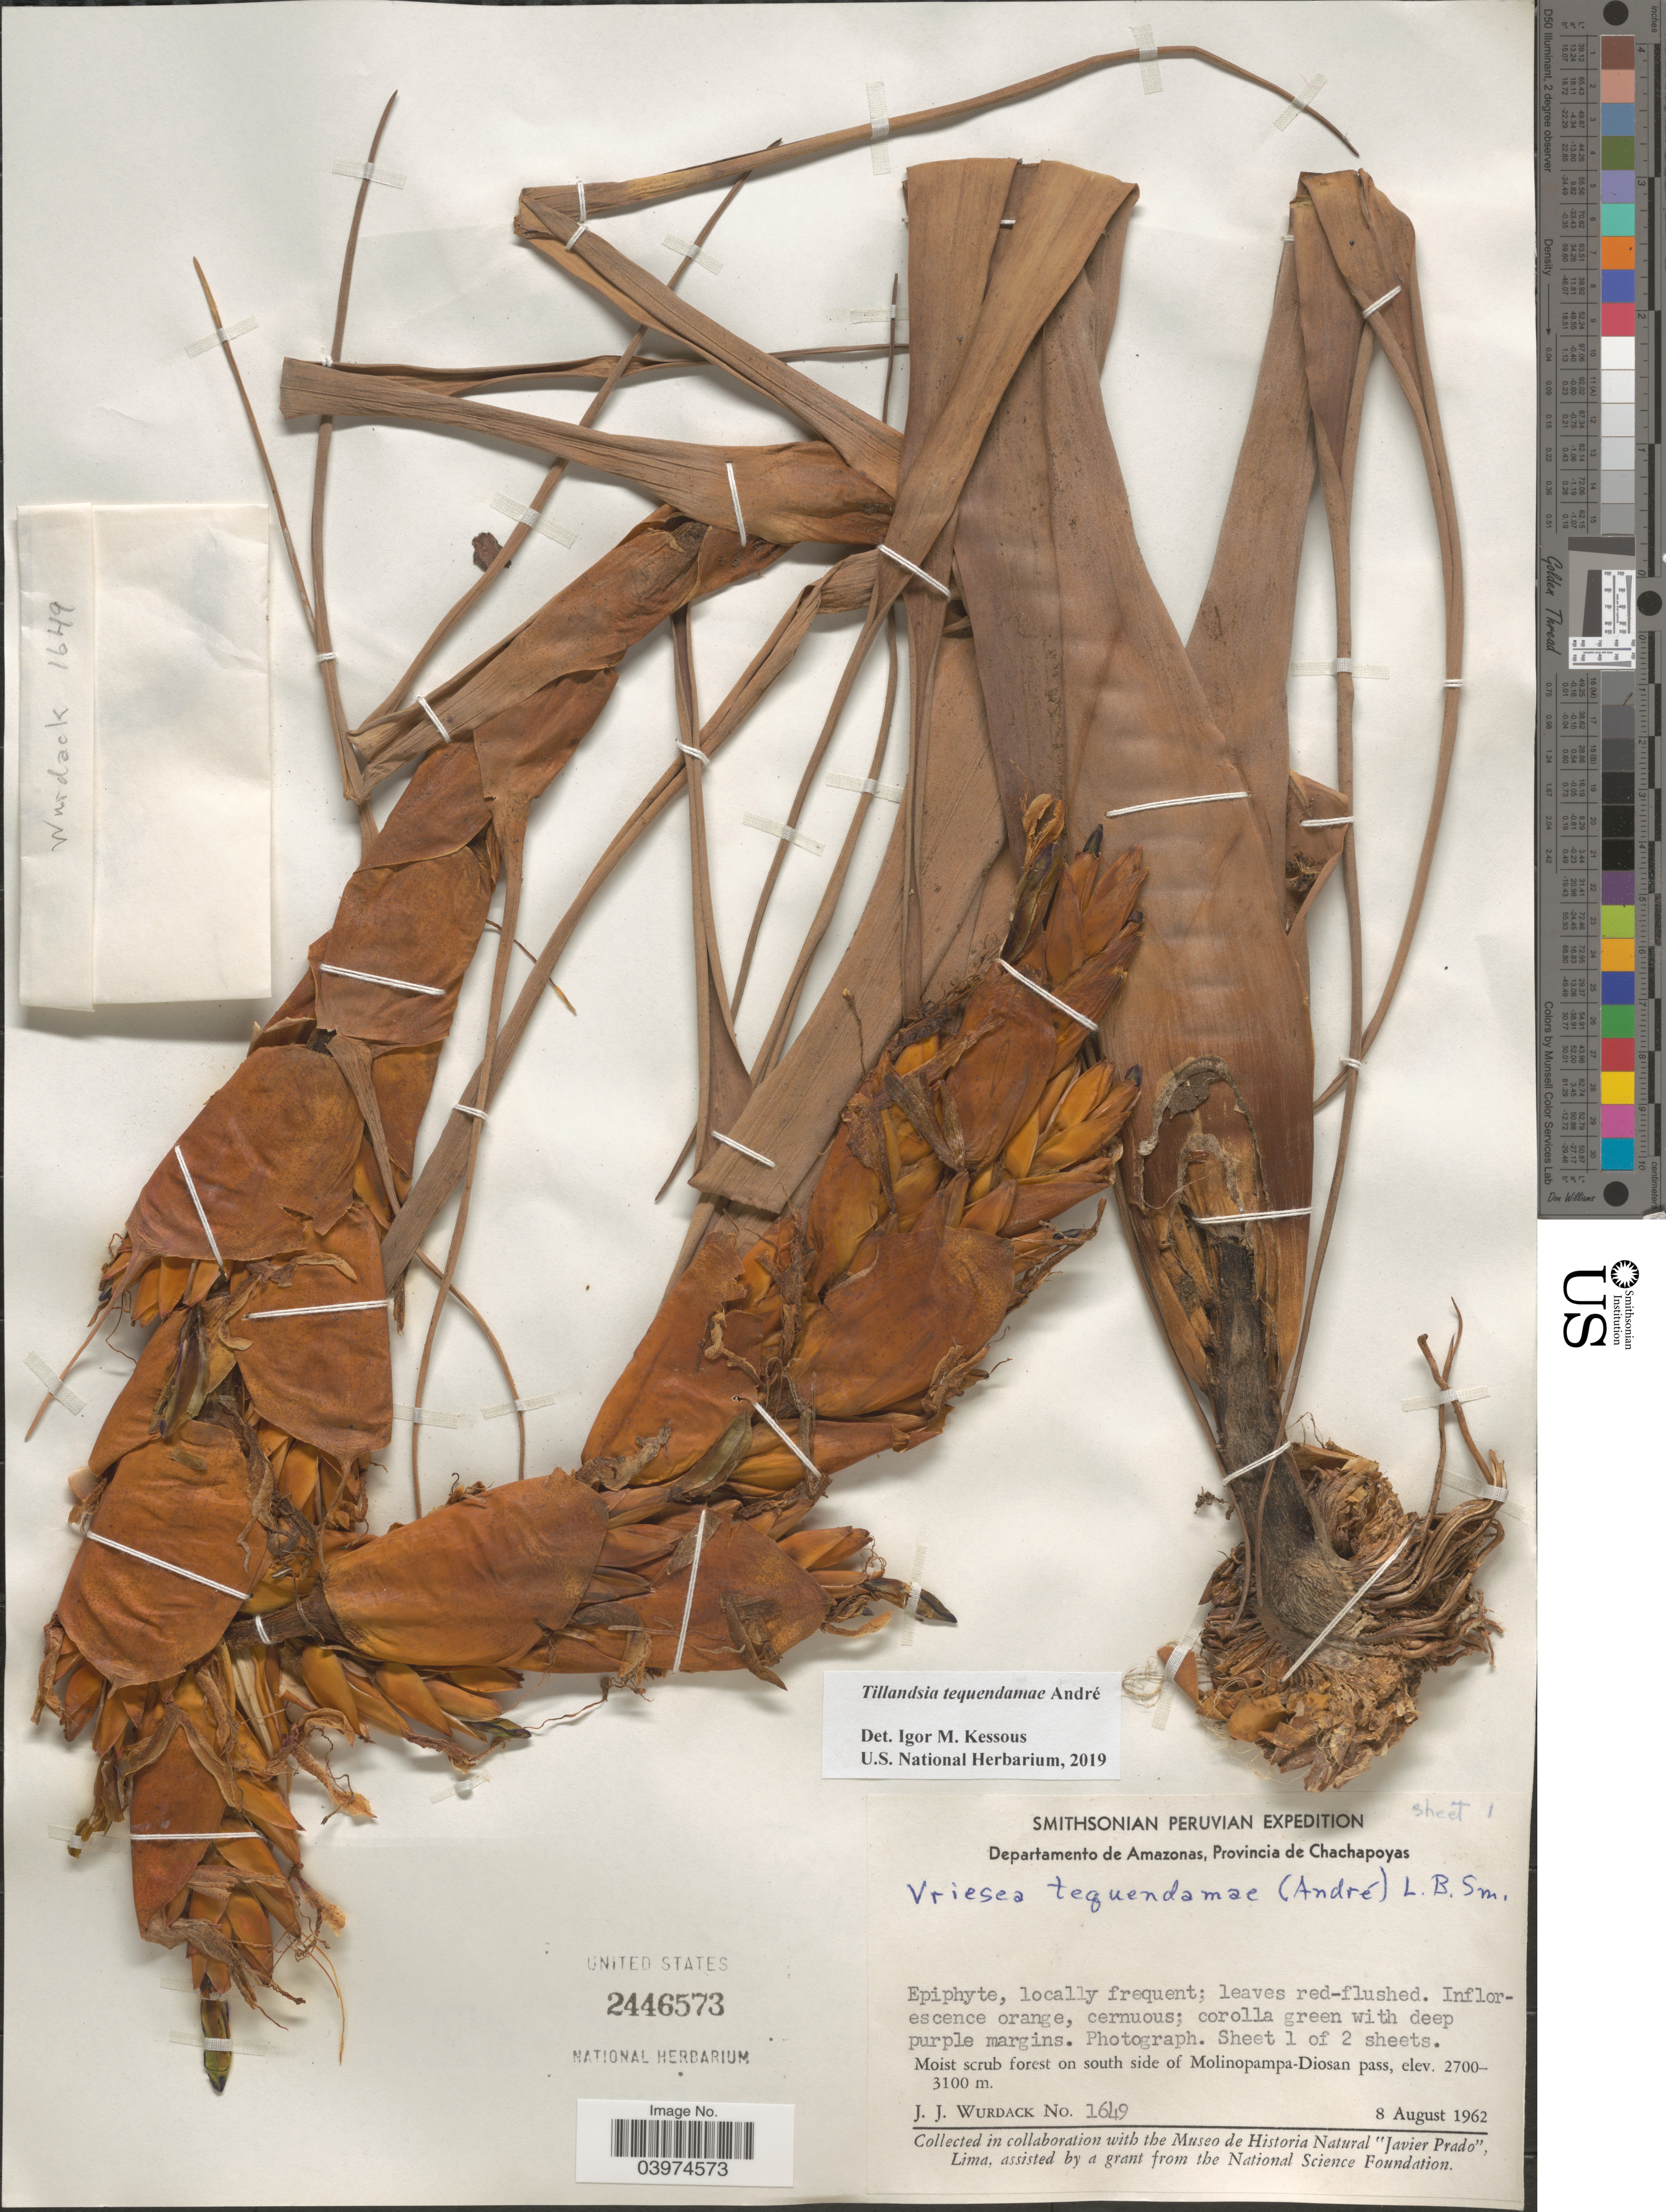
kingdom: Plantae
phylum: Tracheophyta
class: Liliopsida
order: Poales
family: Bromeliaceae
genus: Tillandsia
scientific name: Tillandsia tequendamae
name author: André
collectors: J. J. Wurdack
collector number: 1649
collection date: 1962-08-08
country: Peru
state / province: Amazonas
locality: Smithsonian Peruvian Expedition. Departamento de Amazonas, Provincia de Chachapoyas. Moist scrub forest on south side of Molinopampa-Diosan pass.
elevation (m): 2700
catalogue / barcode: US 2446573